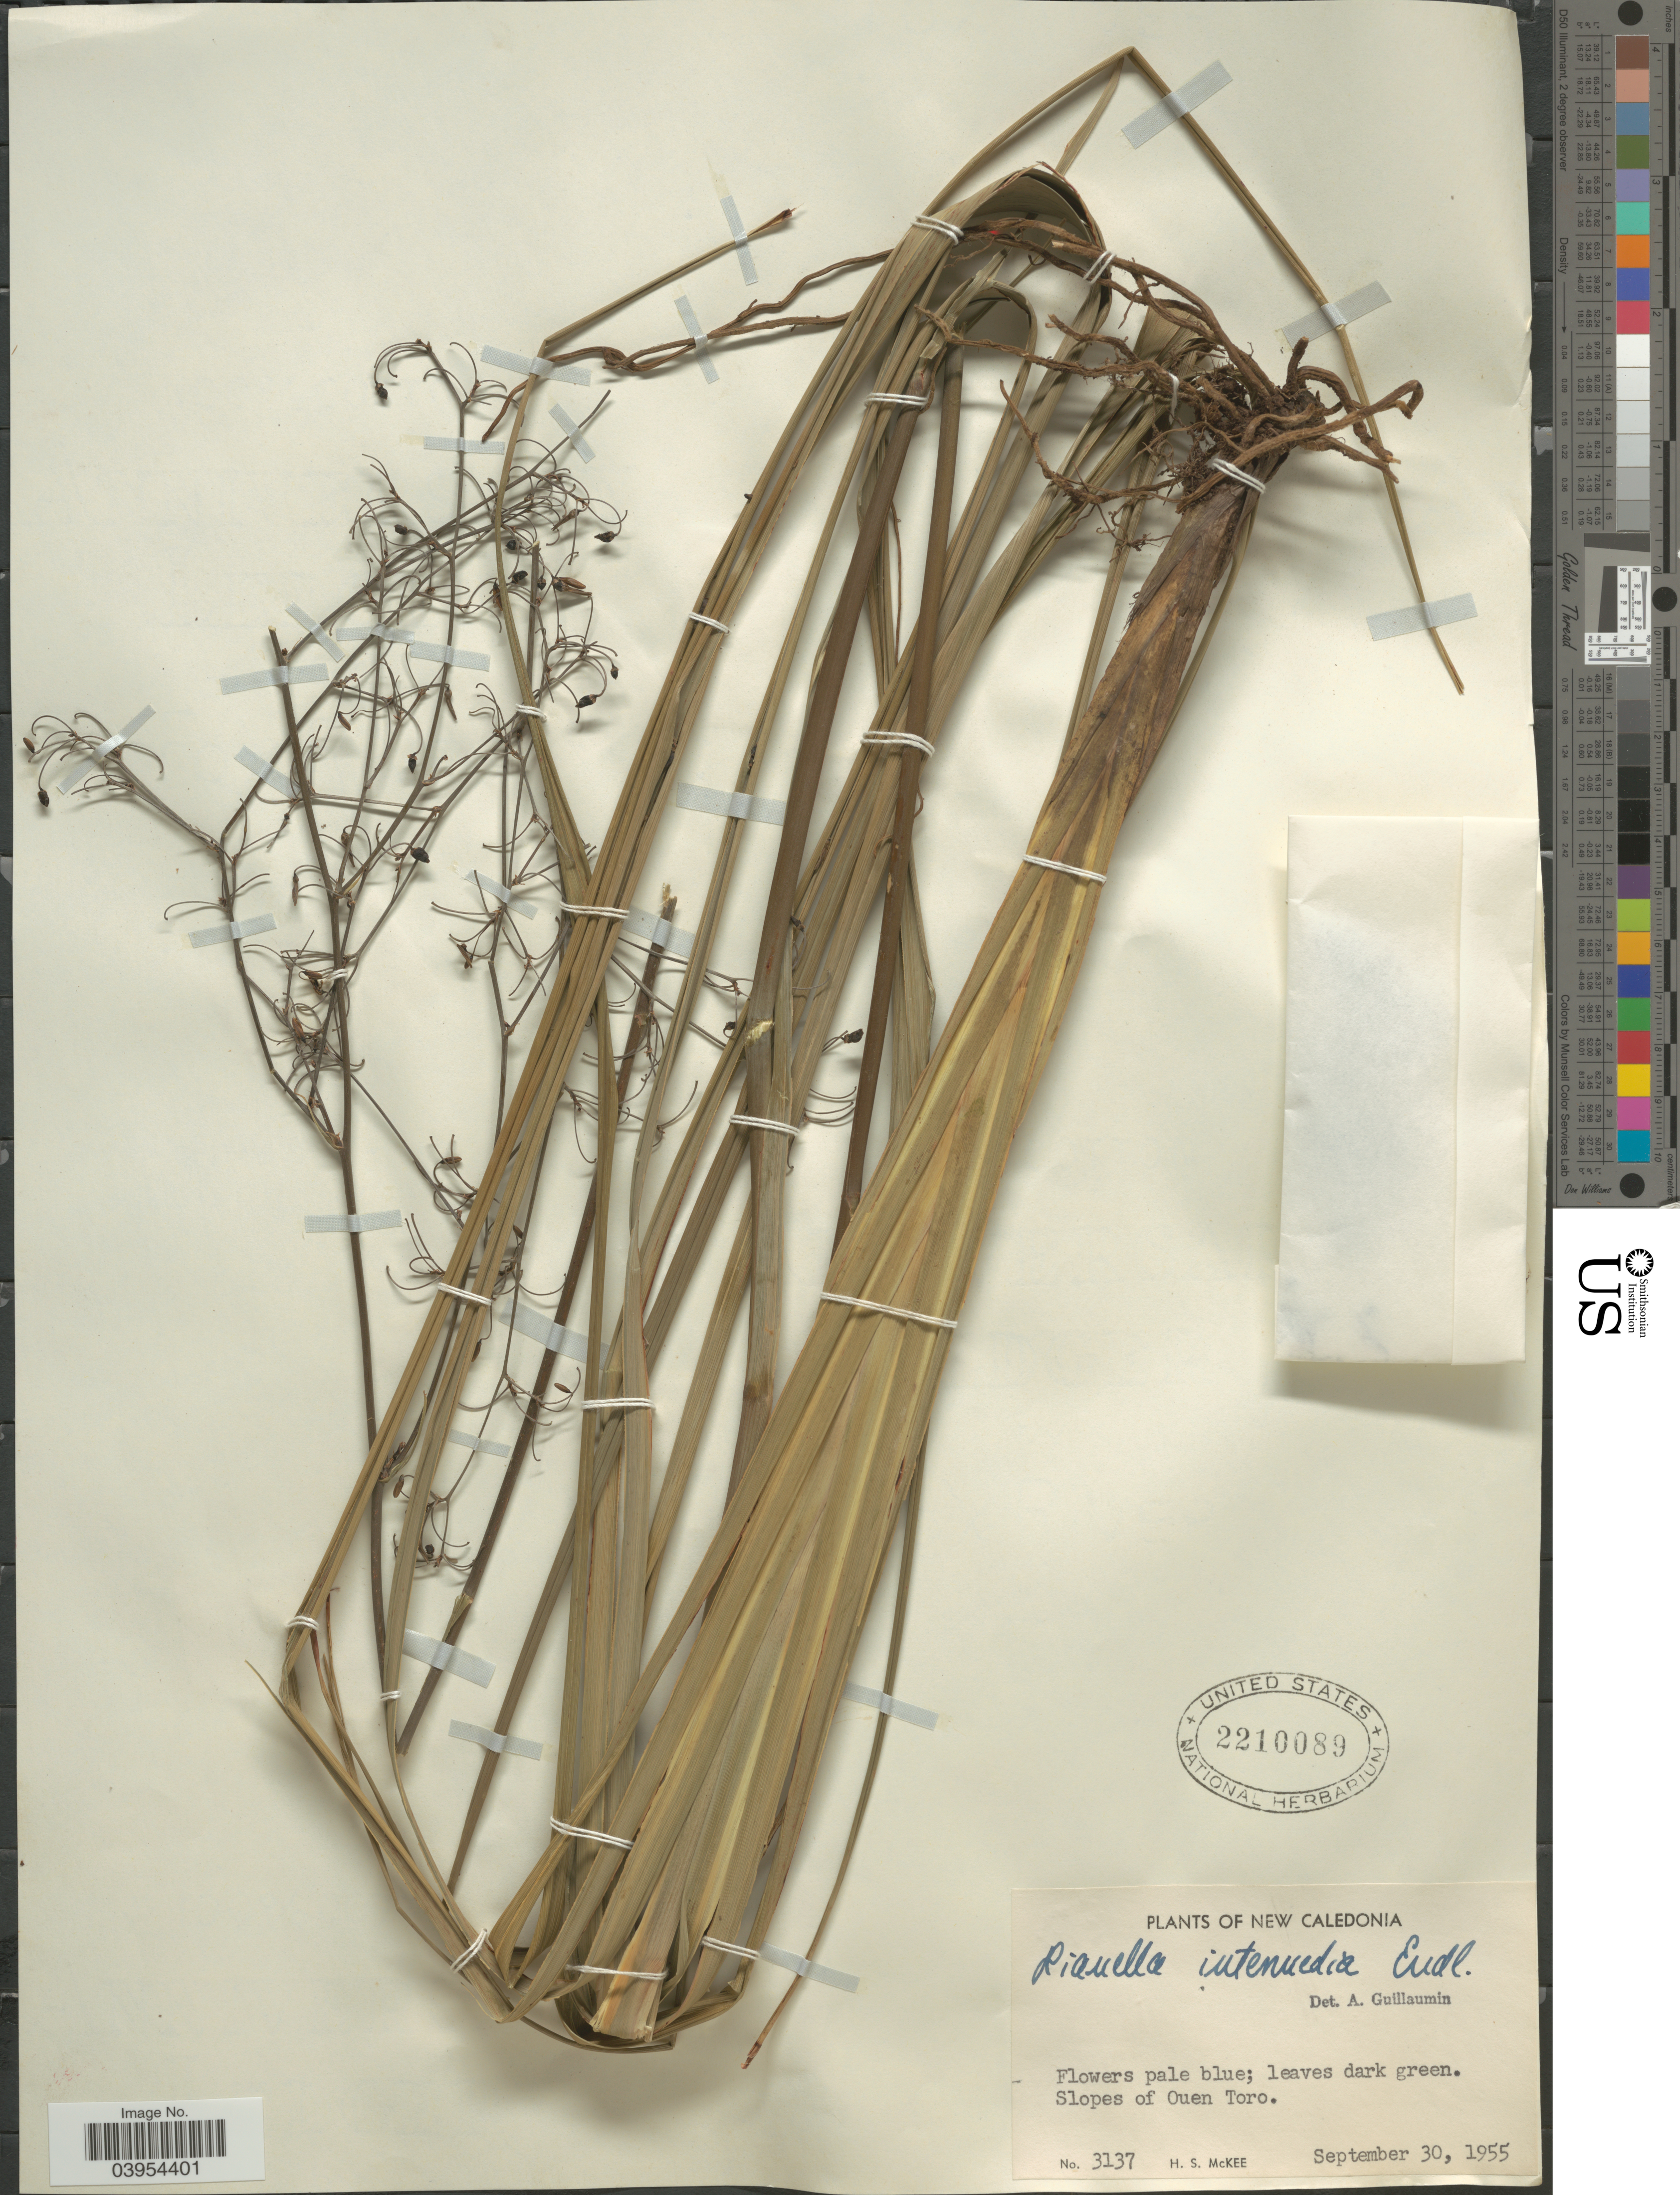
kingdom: Plantae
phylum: Tracheophyta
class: Liliopsida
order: Asparagales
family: Asphodelaceae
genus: Dianella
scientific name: Dianella intermedia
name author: Endl.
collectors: H. S. McKee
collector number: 3137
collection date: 1955-09-30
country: New Caledonia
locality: Slopes of Ouen Toro.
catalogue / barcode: US 2210089